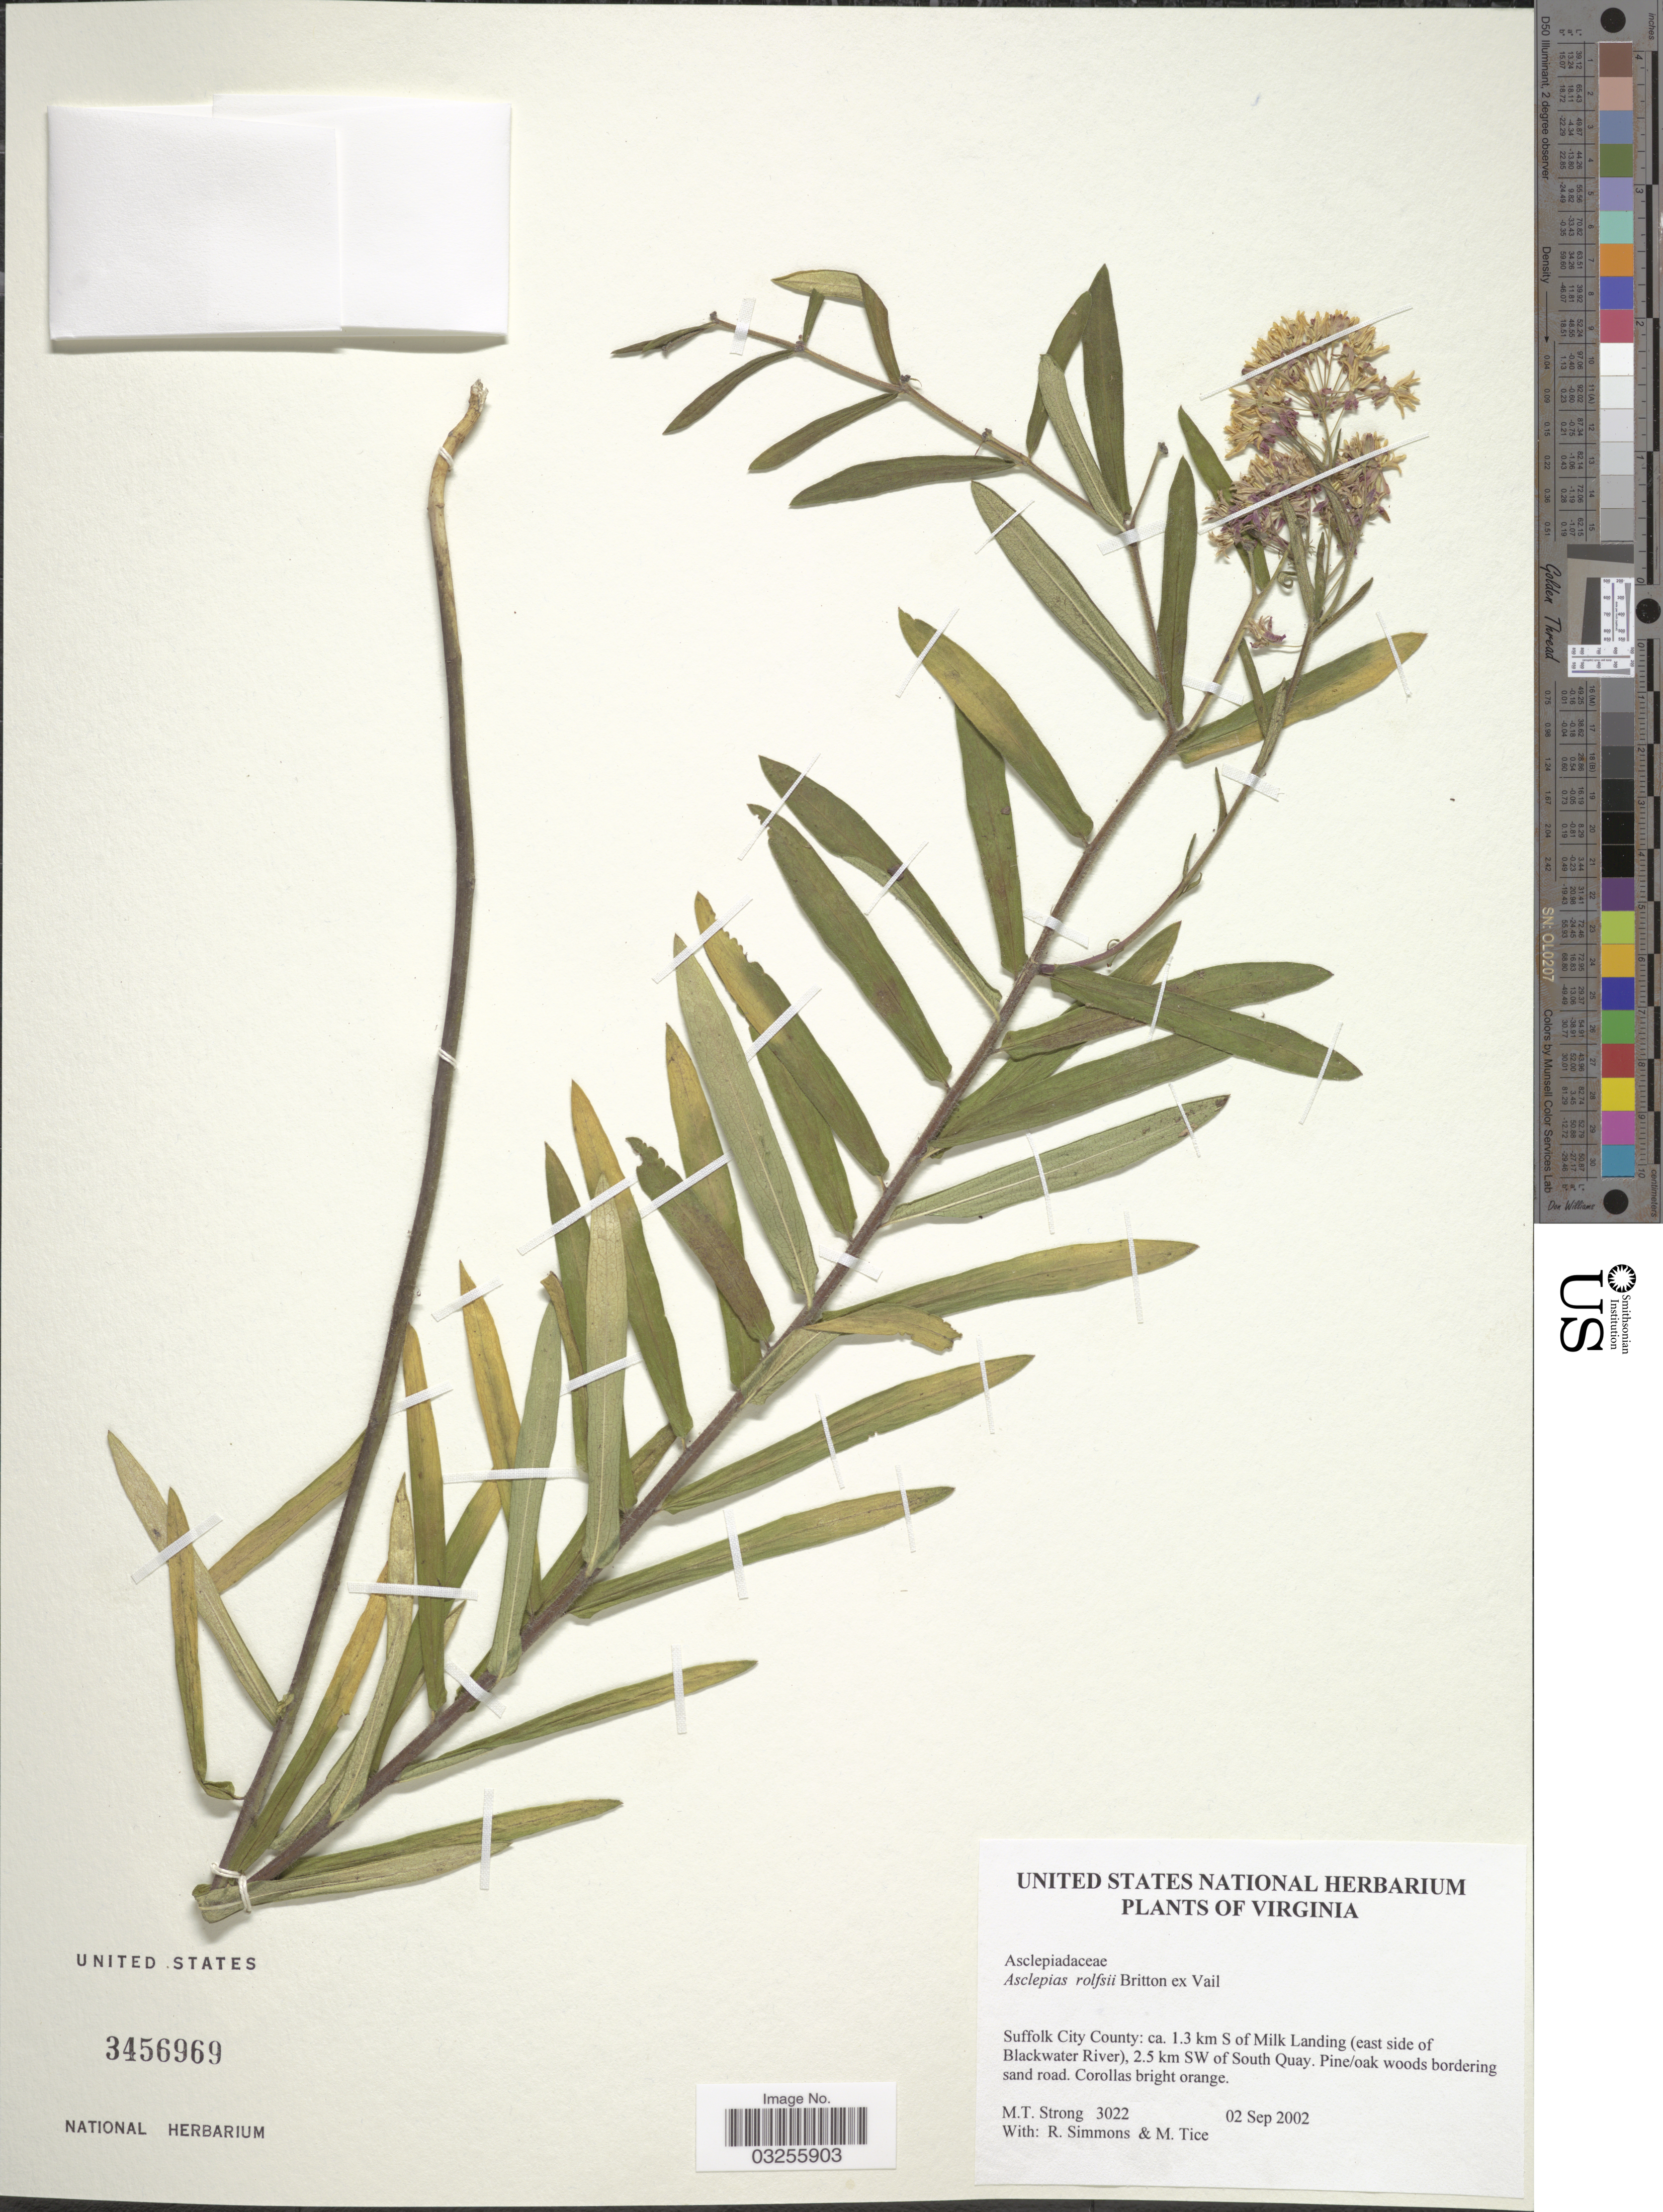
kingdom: Plantae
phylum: Tracheophyta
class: Magnoliopsida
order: Gentianales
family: Apocynaceae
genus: Asclepias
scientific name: Asclepias tuberosa subsp. rolfsii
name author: (Britton ex Vail) Woodson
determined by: Strong, Mark T., (BOT), Smithsonian Institution - National Museum of Natural History (UNITED STATES)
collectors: M. T. Strong, R. Simmons & M. Tice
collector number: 3022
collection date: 2002-09-02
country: United States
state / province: Virginia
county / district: City of Suffolk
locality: Suffolk City County: ca. 1.3 km S of Milk Landing (east side of Blackwater River), 2.5 km SW of South Quay.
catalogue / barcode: US 3456969